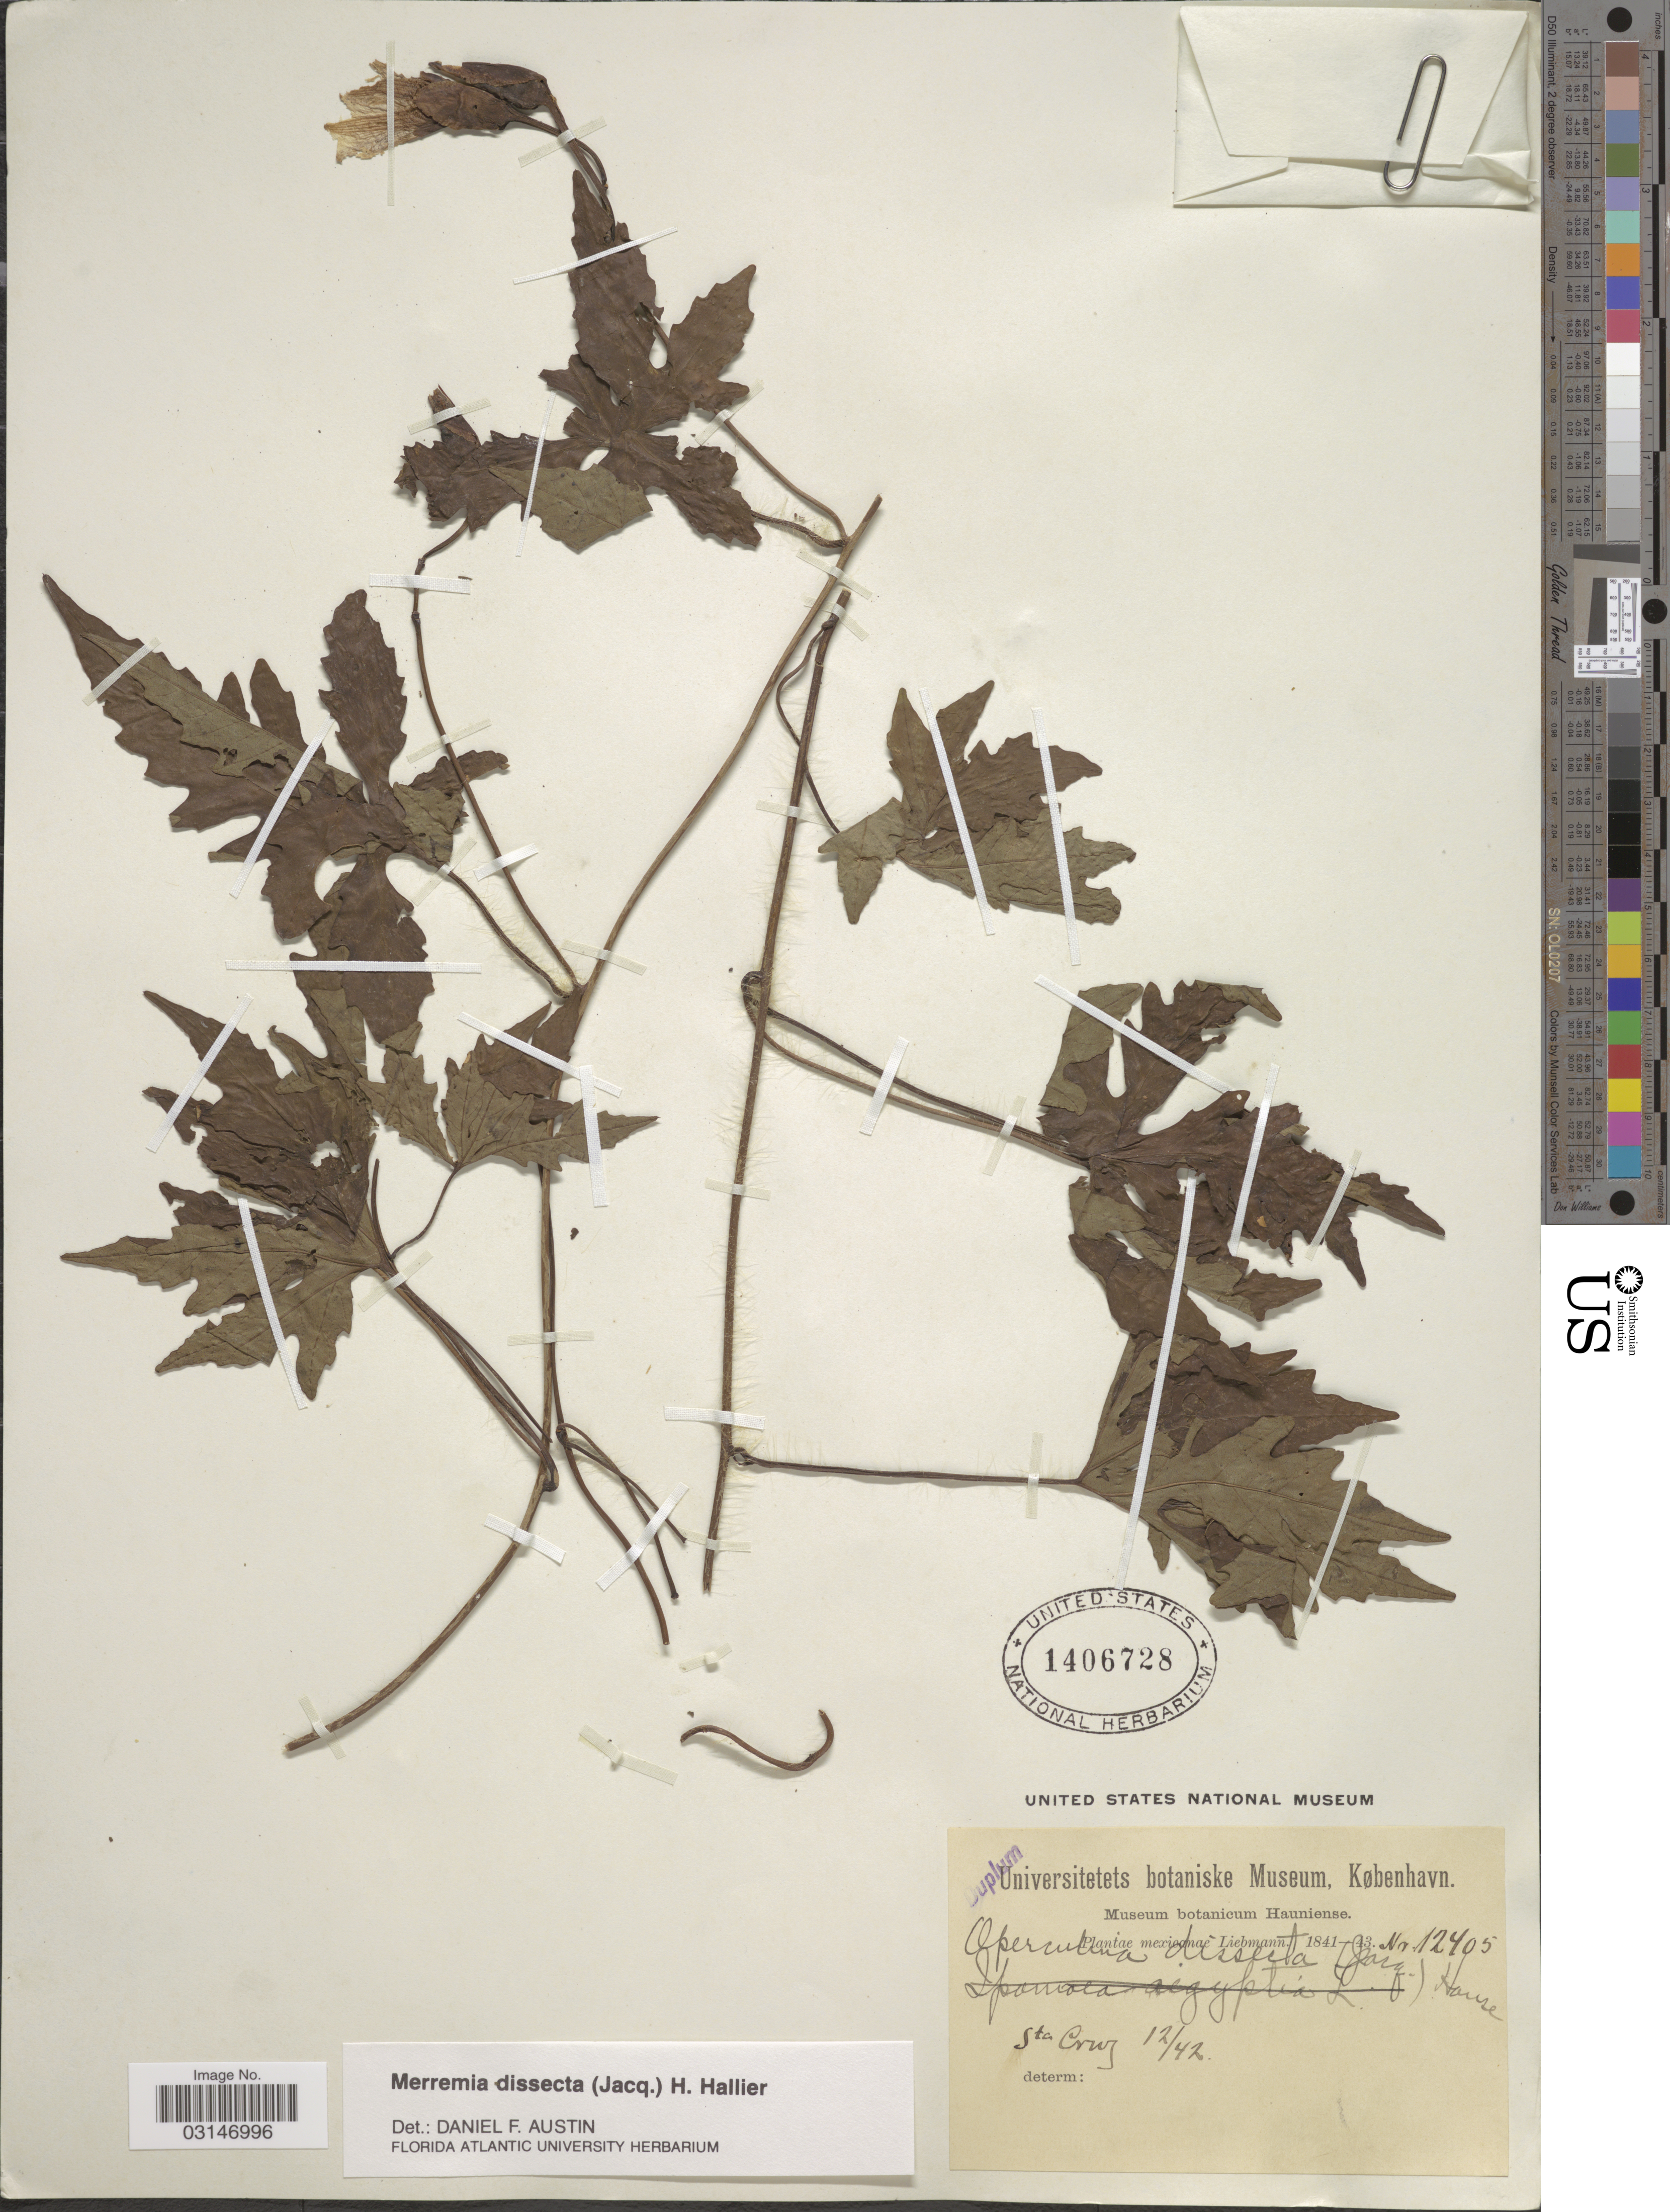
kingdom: Plantae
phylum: Tracheophyta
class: Magnoliopsida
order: Solanales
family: Convolvulaceae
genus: Distimake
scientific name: Distimake dissectus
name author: (Jacq.) A. R. Simões & Staples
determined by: Strong, Mark T., (BOT), Smithsonian Institution - National Museum of Natural History (UNITED STATES)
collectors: Liebmann, --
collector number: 12405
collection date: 1842-12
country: Mexico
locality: Sta Cruz.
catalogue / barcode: US 1406728